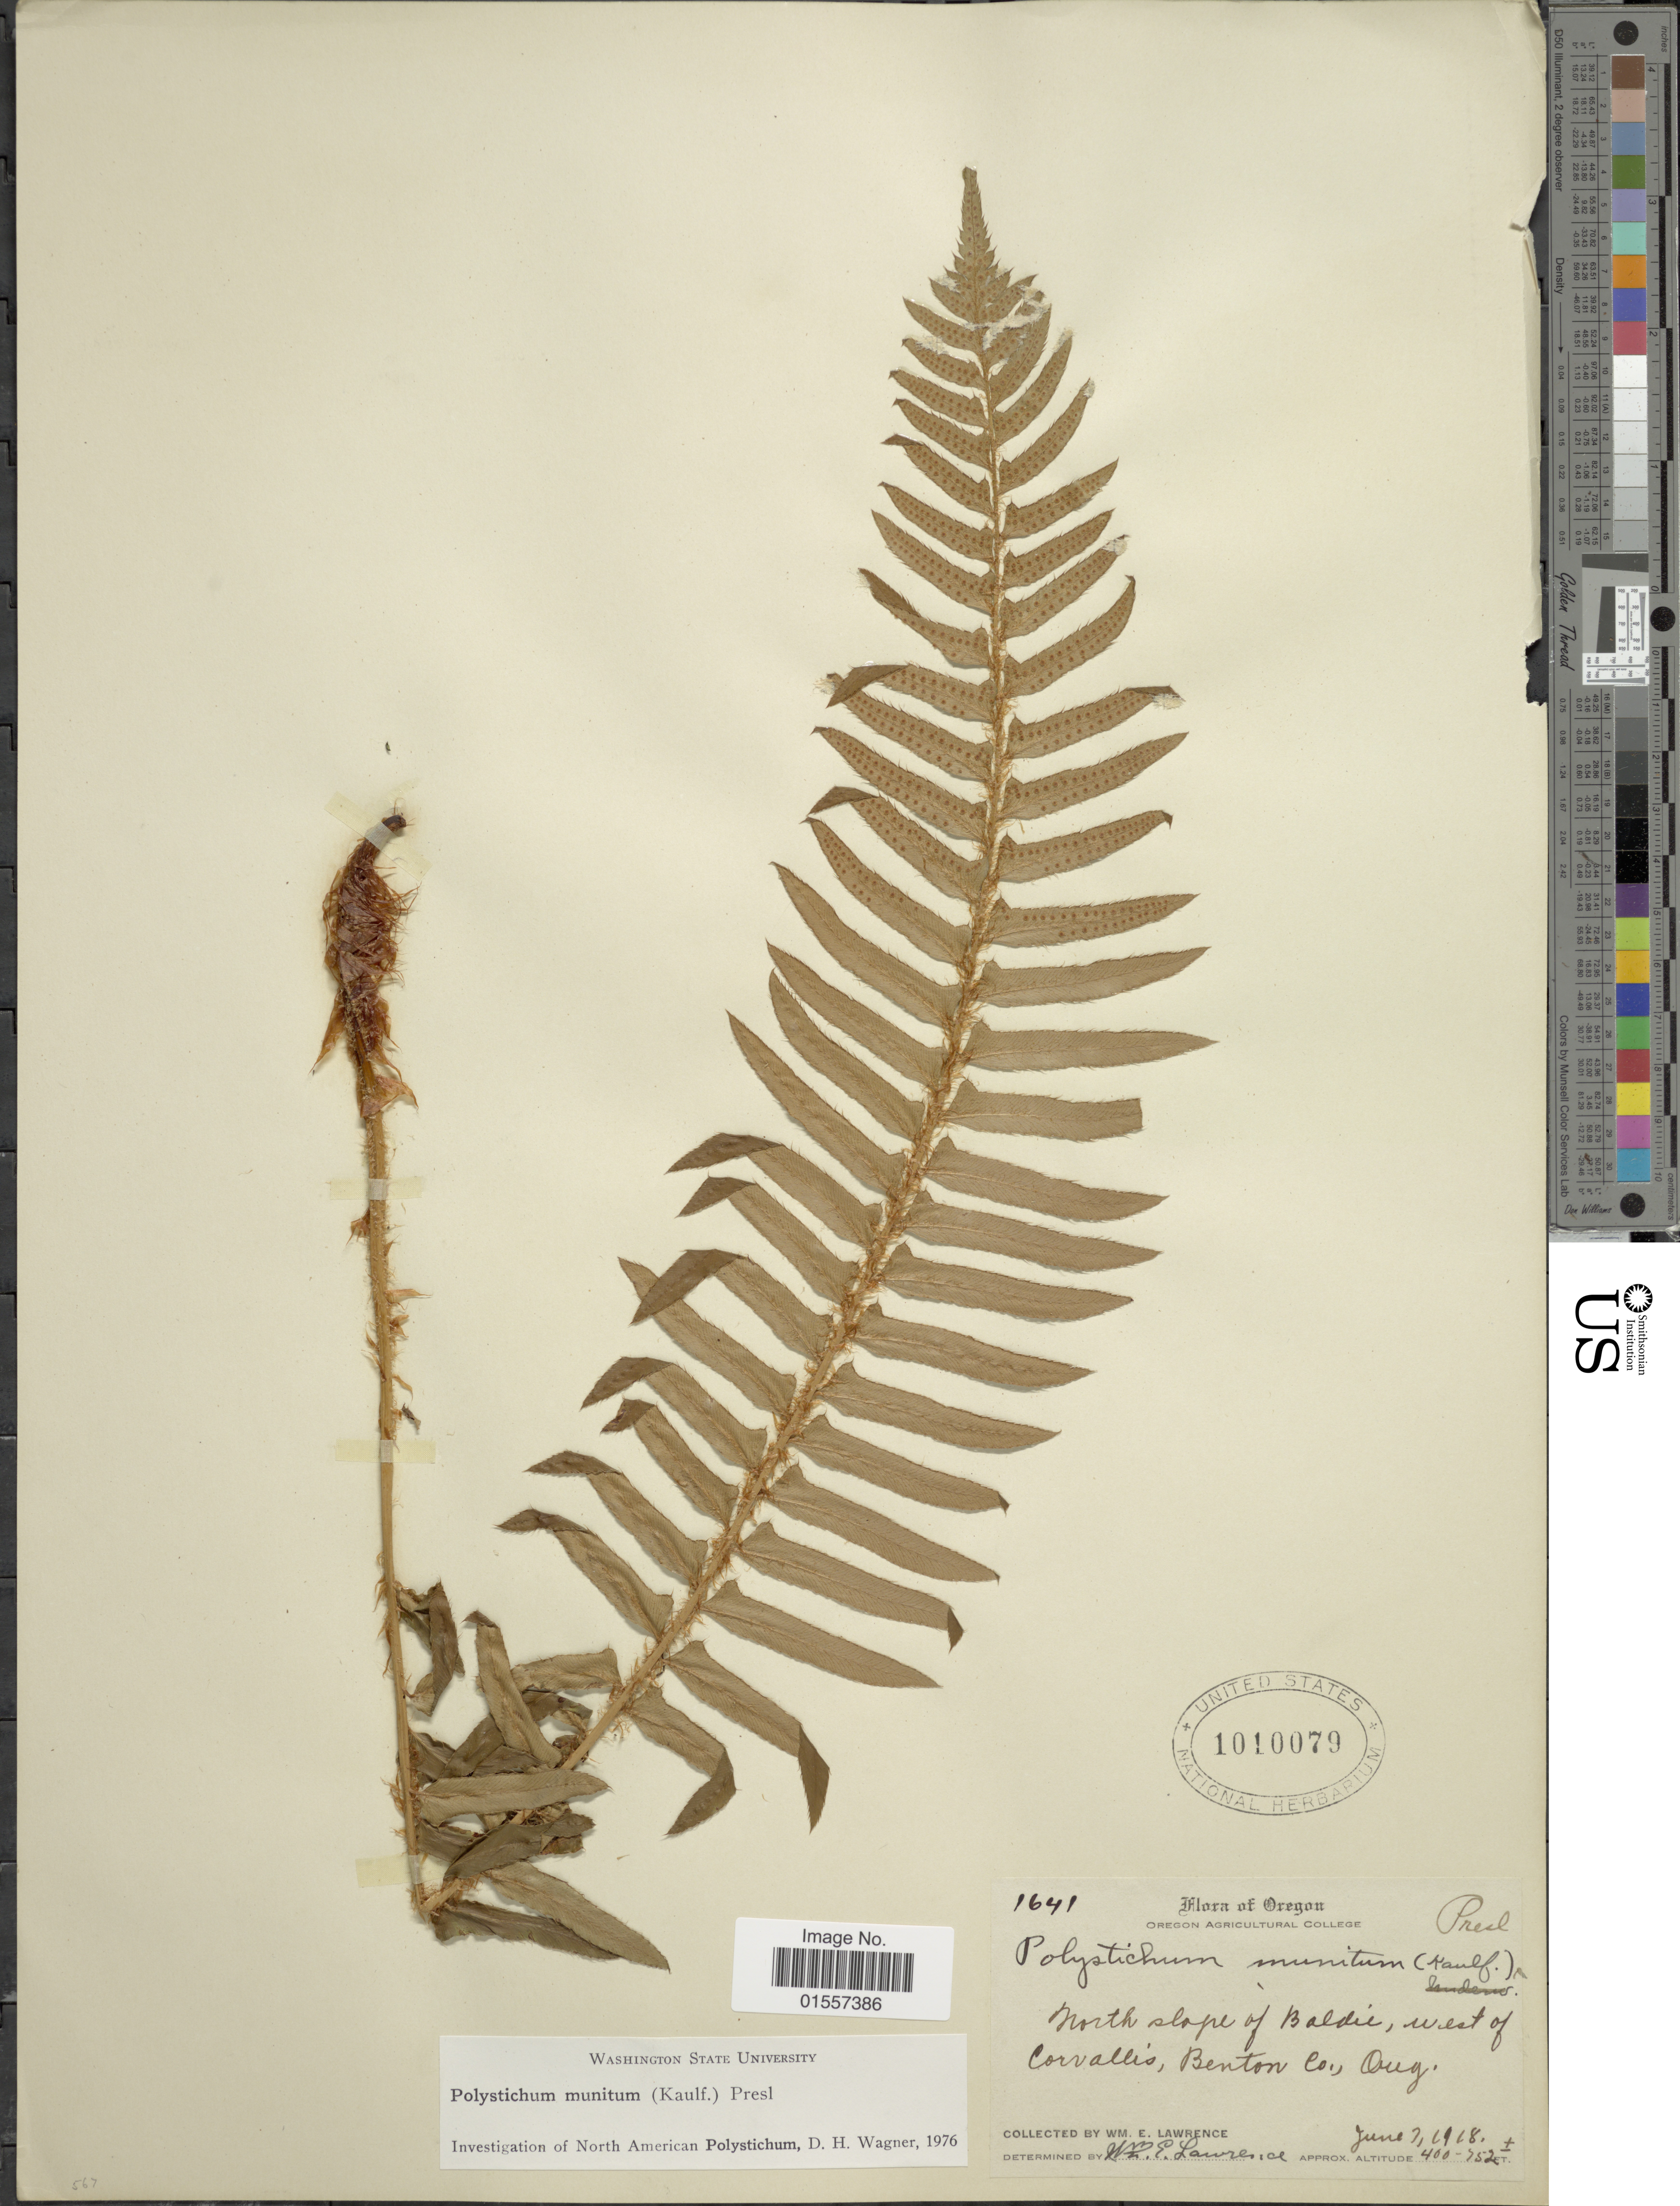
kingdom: Plantae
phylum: Tracheophyta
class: Polypodiopsida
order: Polypodiales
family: Dryopteridaceae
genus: Polystichum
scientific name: Polystichum munitum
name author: (Kaulf.) C. Presl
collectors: W. Lawrence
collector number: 1641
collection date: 1918-06-07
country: United States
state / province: Oregon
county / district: Benton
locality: Oregon, north slope of Baldie, west of Corvallis, Benton Co., Oreg.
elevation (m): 122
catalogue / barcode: US 1010079